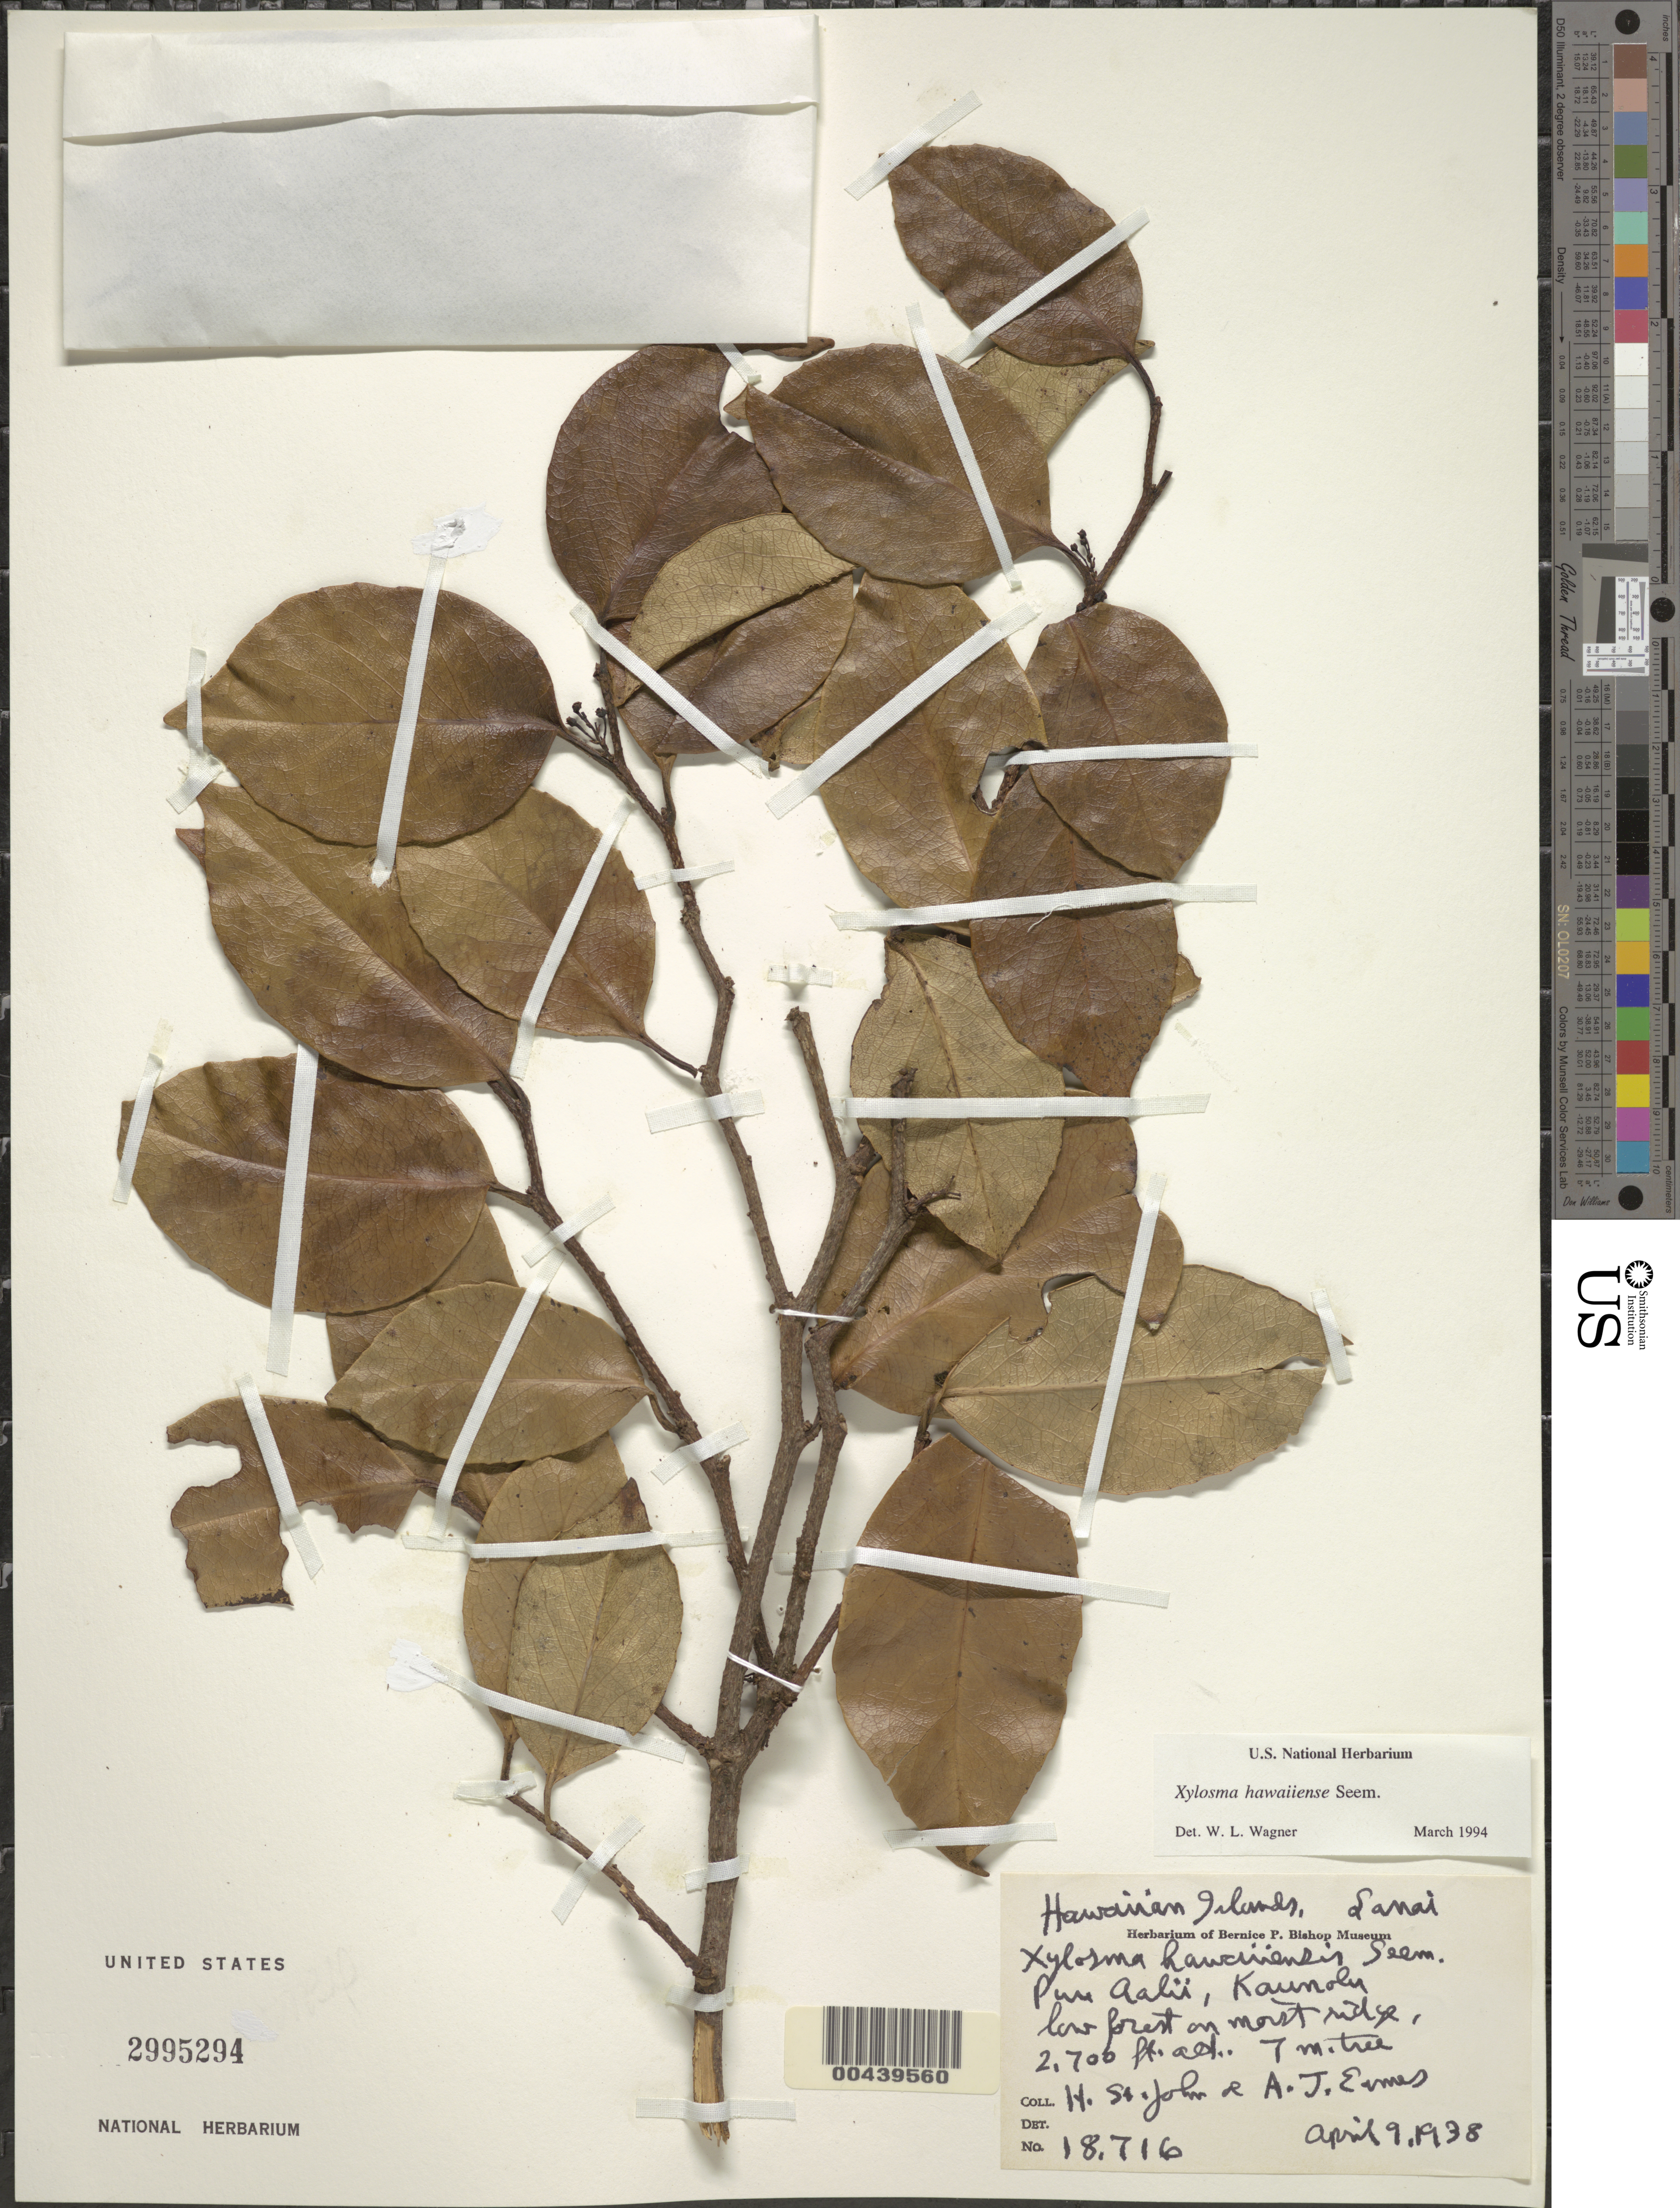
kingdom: Plantae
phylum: Tracheophyta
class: Magnoliopsida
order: Malpighiales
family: Salicaceae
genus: Xylosma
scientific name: Xylosma hawaiensis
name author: Seem.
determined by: Wagner, W. L., (BOT), Smithsonian Institution - National Museum of Natural History (UNITED STATES)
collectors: H. St. John & A. J. Eames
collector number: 18716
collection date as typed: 9 Apr 1938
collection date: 1938-04-09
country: United States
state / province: Hawaii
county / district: Maui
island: Lana'i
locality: Puu Aalii, Kaunolu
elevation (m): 823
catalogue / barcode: US 2995294